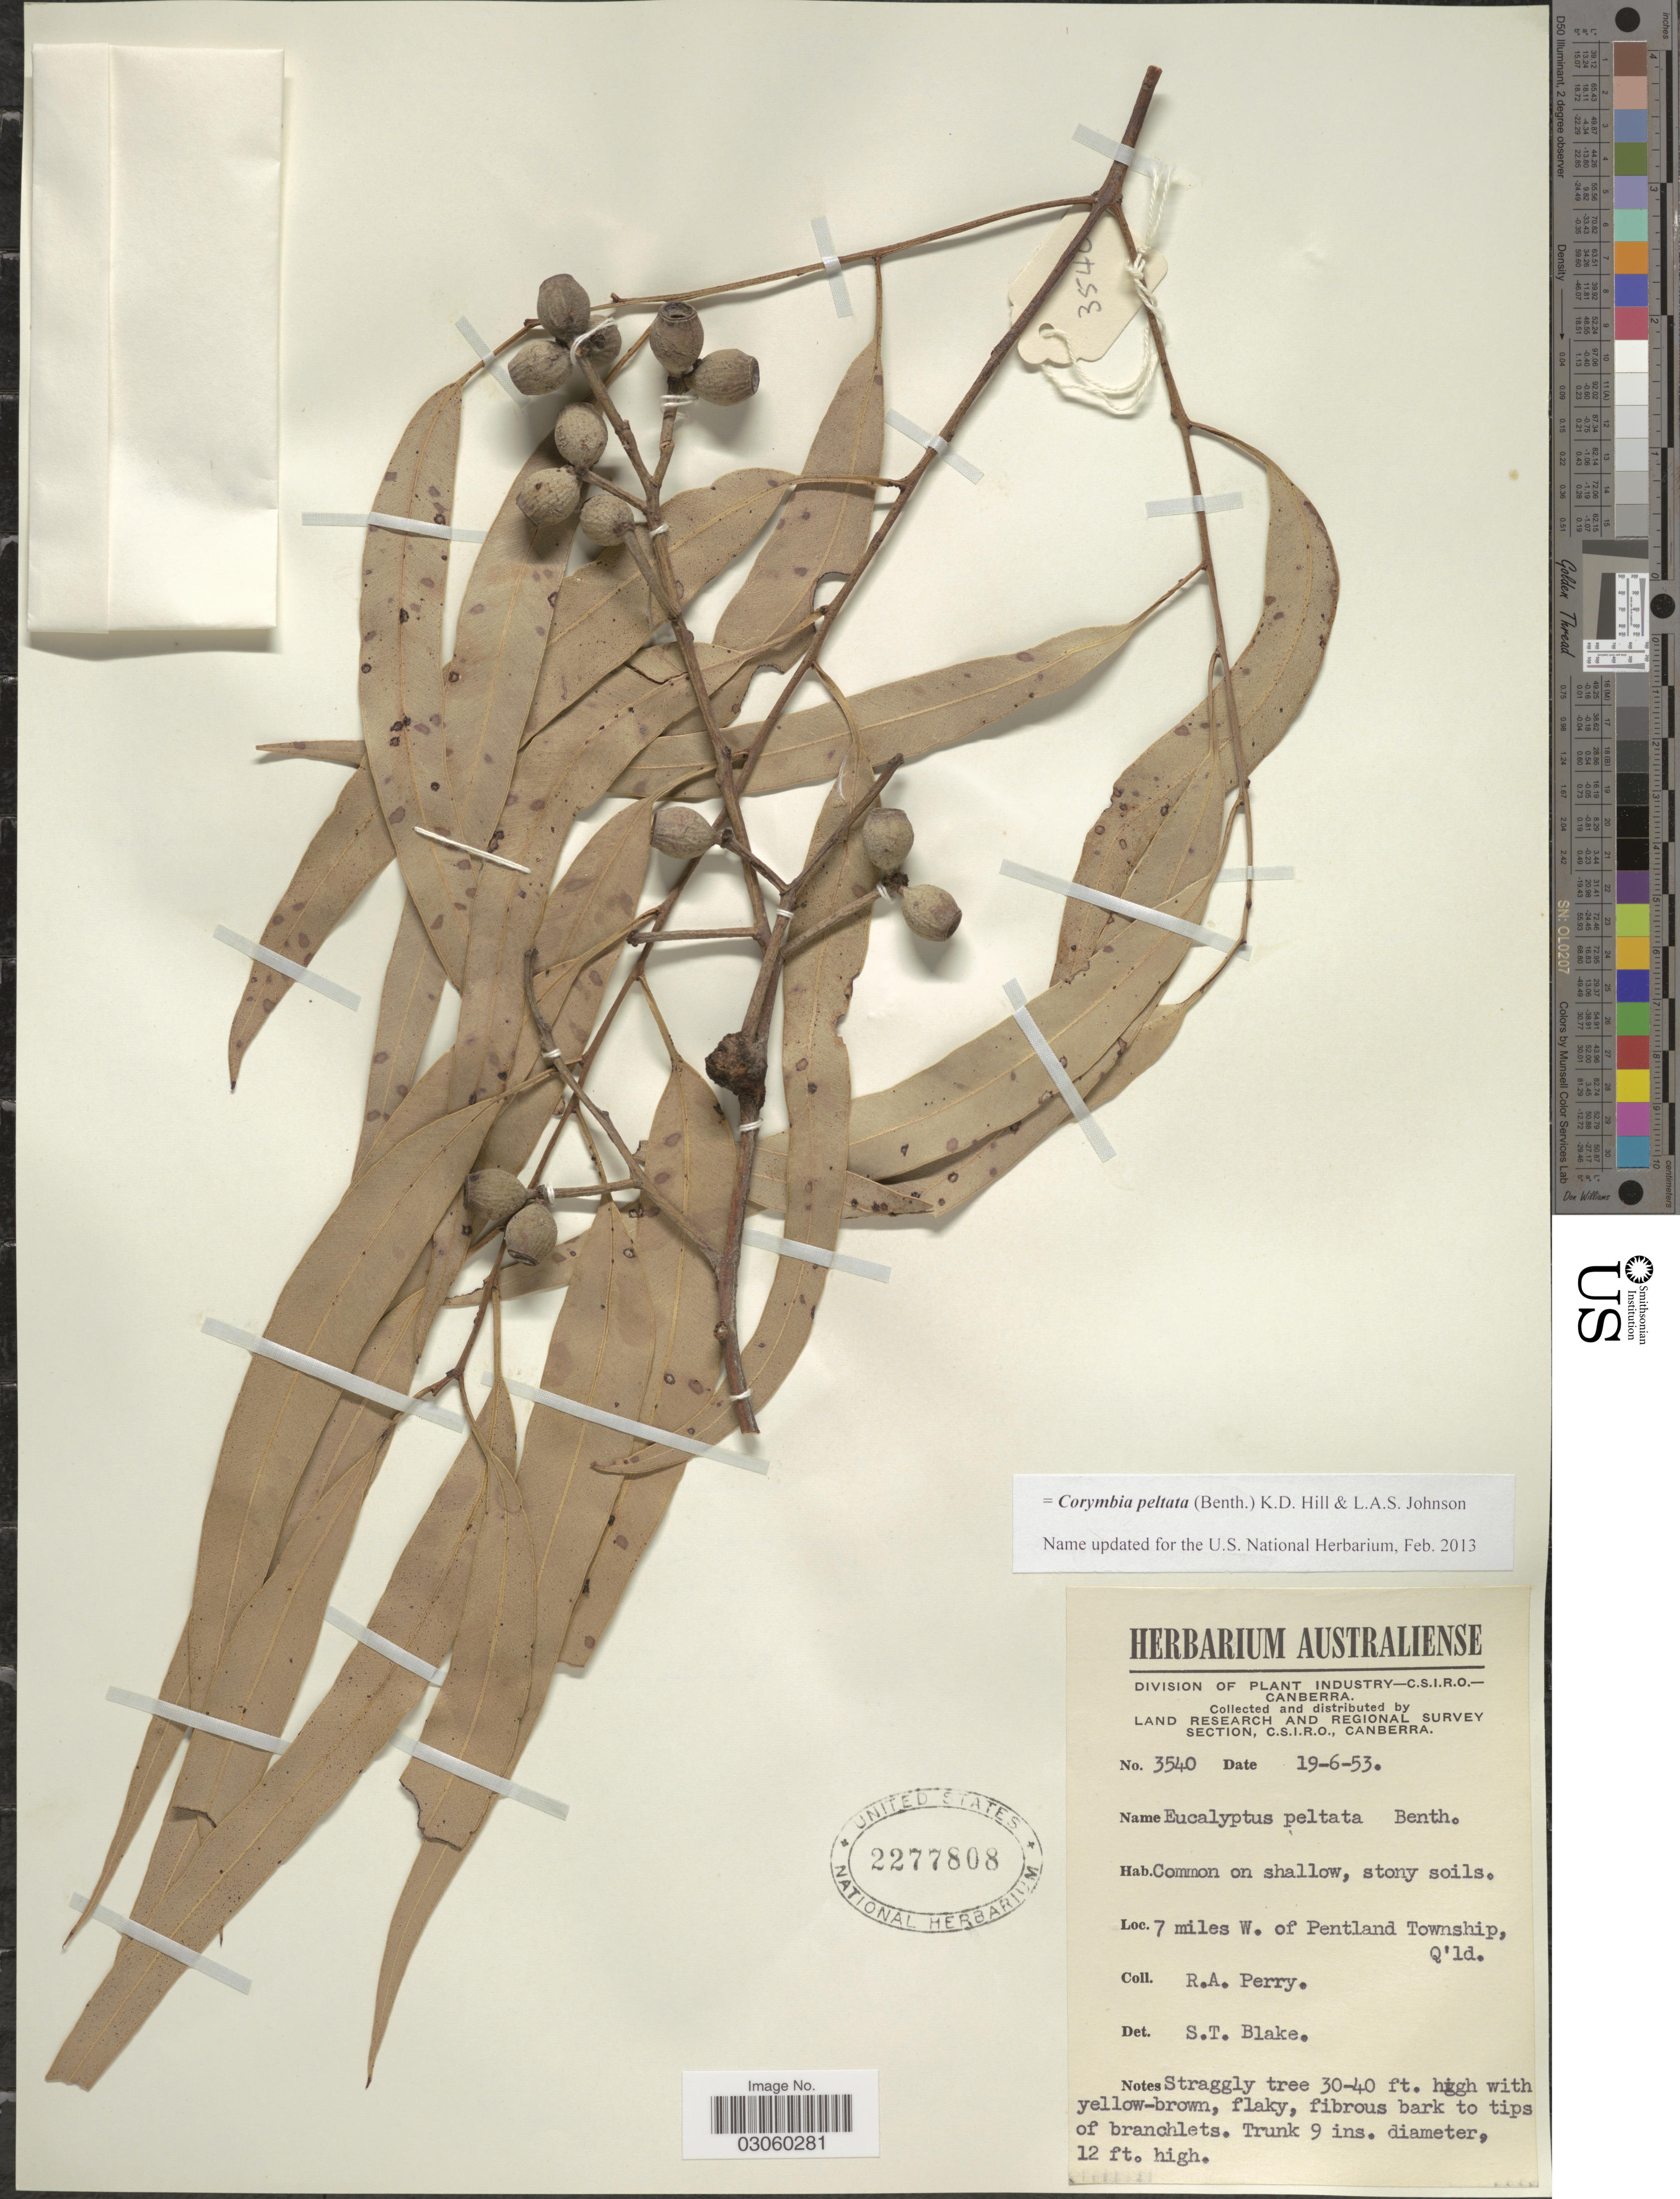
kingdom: Plantae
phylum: Tracheophyta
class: Magnoliopsida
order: Myrtales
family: Myrtaceae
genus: Corymbia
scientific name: Corymbia peltata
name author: (Benth.) K.D. Hill & L.A.S. Johnson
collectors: Perry, R. A.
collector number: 3540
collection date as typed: Transcribed d/m/y: 19/6/53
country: Australia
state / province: Queensland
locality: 7 miles W. of Pentland Township, Q'ld.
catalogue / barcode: US 2277808